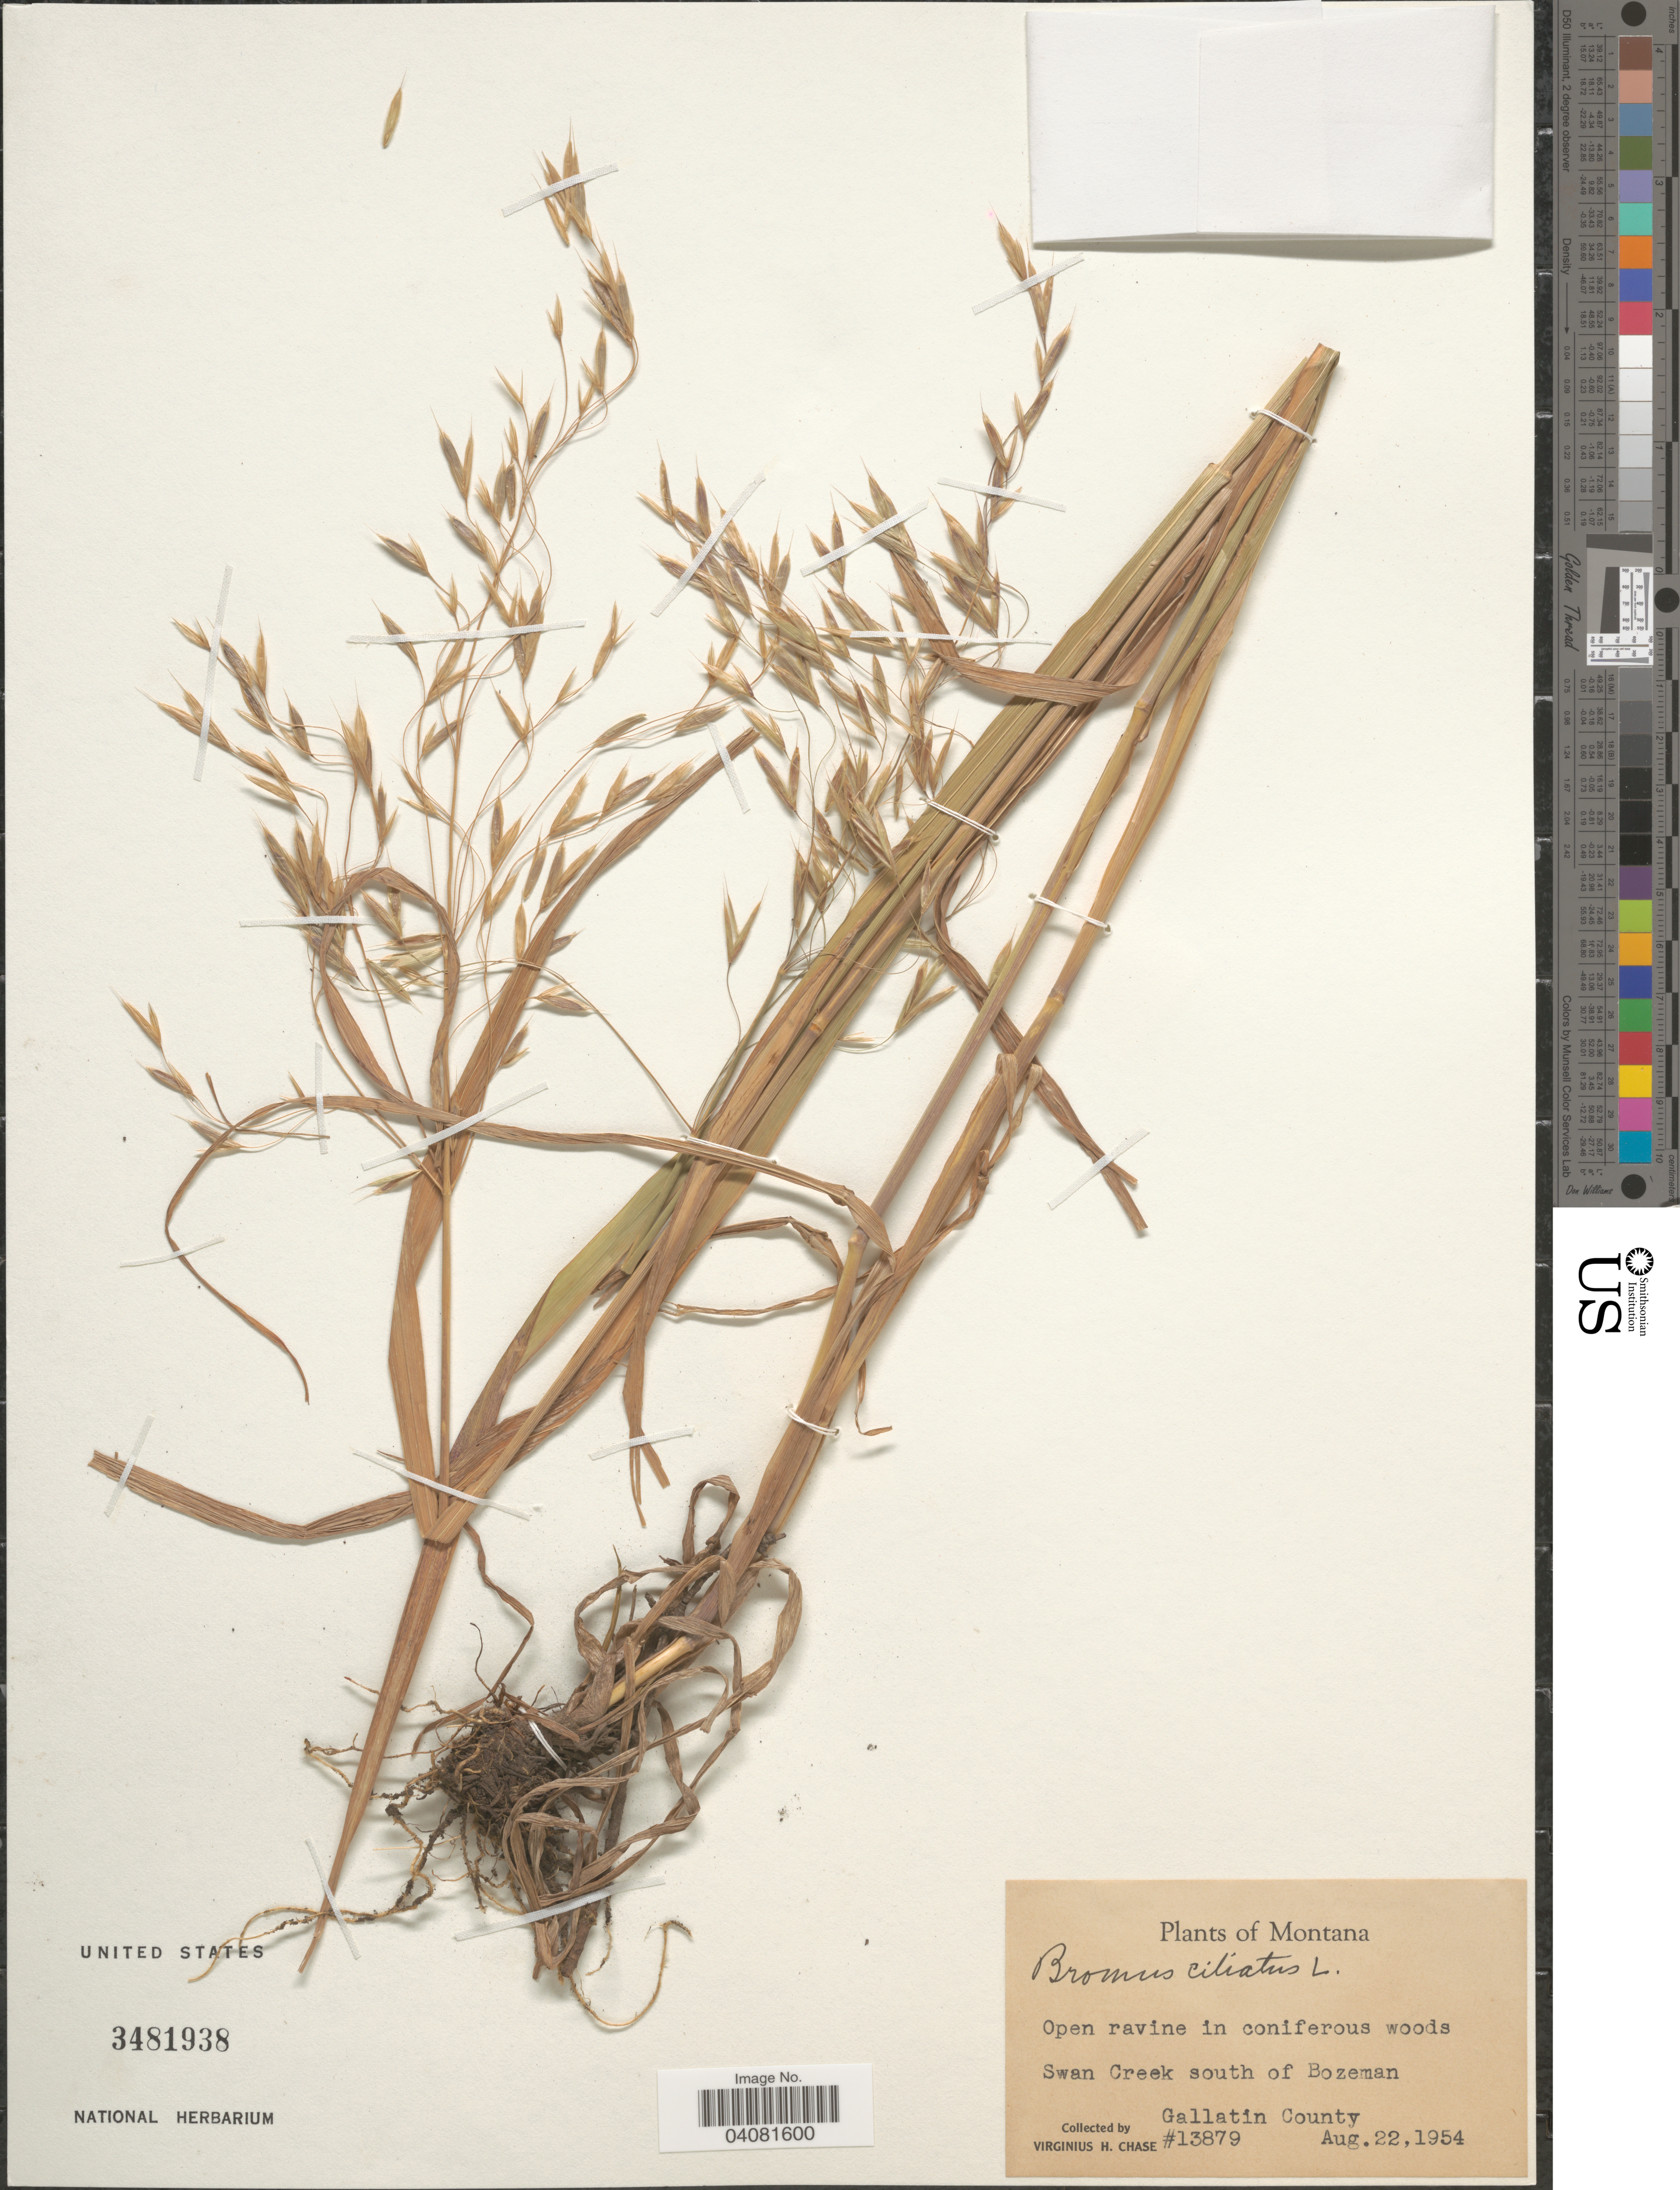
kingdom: Plantae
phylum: Tracheophyta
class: Liliopsida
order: Poales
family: Poaceae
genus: Bromus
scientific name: Bromus ciliatus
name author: L.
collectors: V. H. Chase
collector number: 13879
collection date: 1954-08-22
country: United States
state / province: Montana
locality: Swan Creek south of Bozeman. Gallatin County.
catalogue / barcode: US 3481938